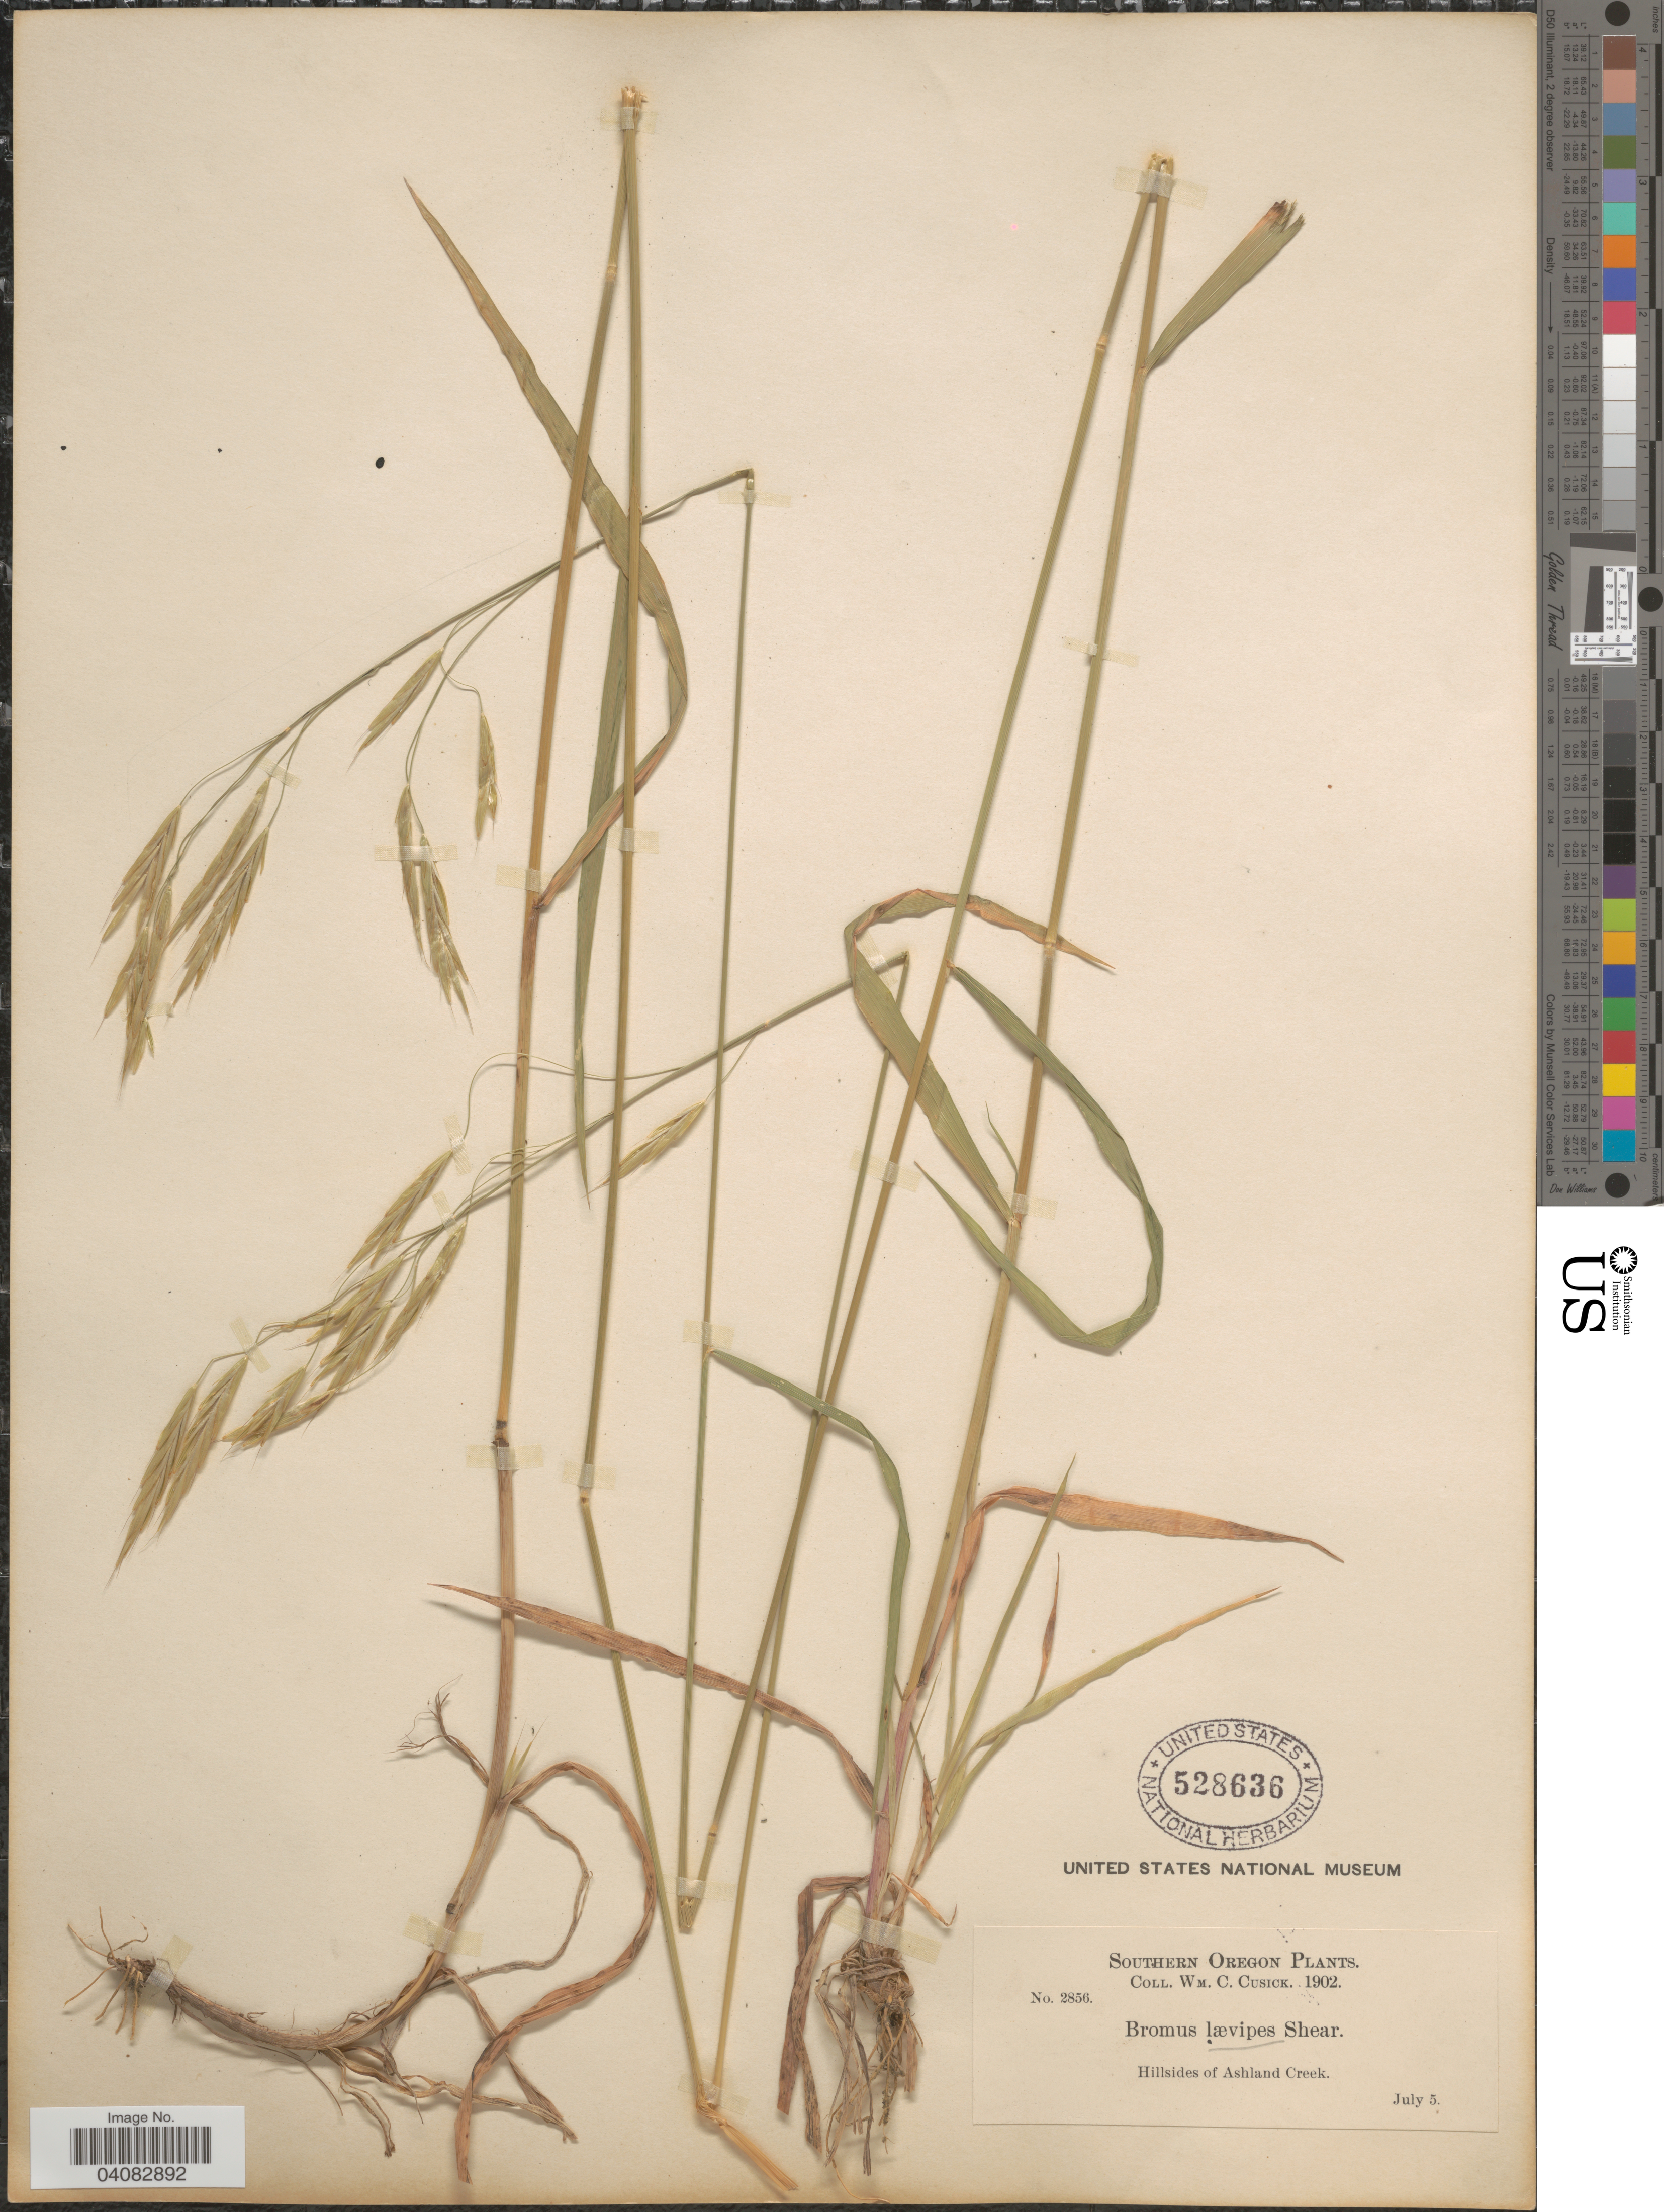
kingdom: Plantae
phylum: Tracheophyta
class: Liliopsida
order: Poales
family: Poaceae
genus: Bromus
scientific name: Bromus lanatipes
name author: (Shear) Rydb.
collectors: W. C. Cusick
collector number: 2856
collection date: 1902-07-05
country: United States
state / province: Oregon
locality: Southern Oregon. Hillsides of Ashland Creek.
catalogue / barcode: US 528636